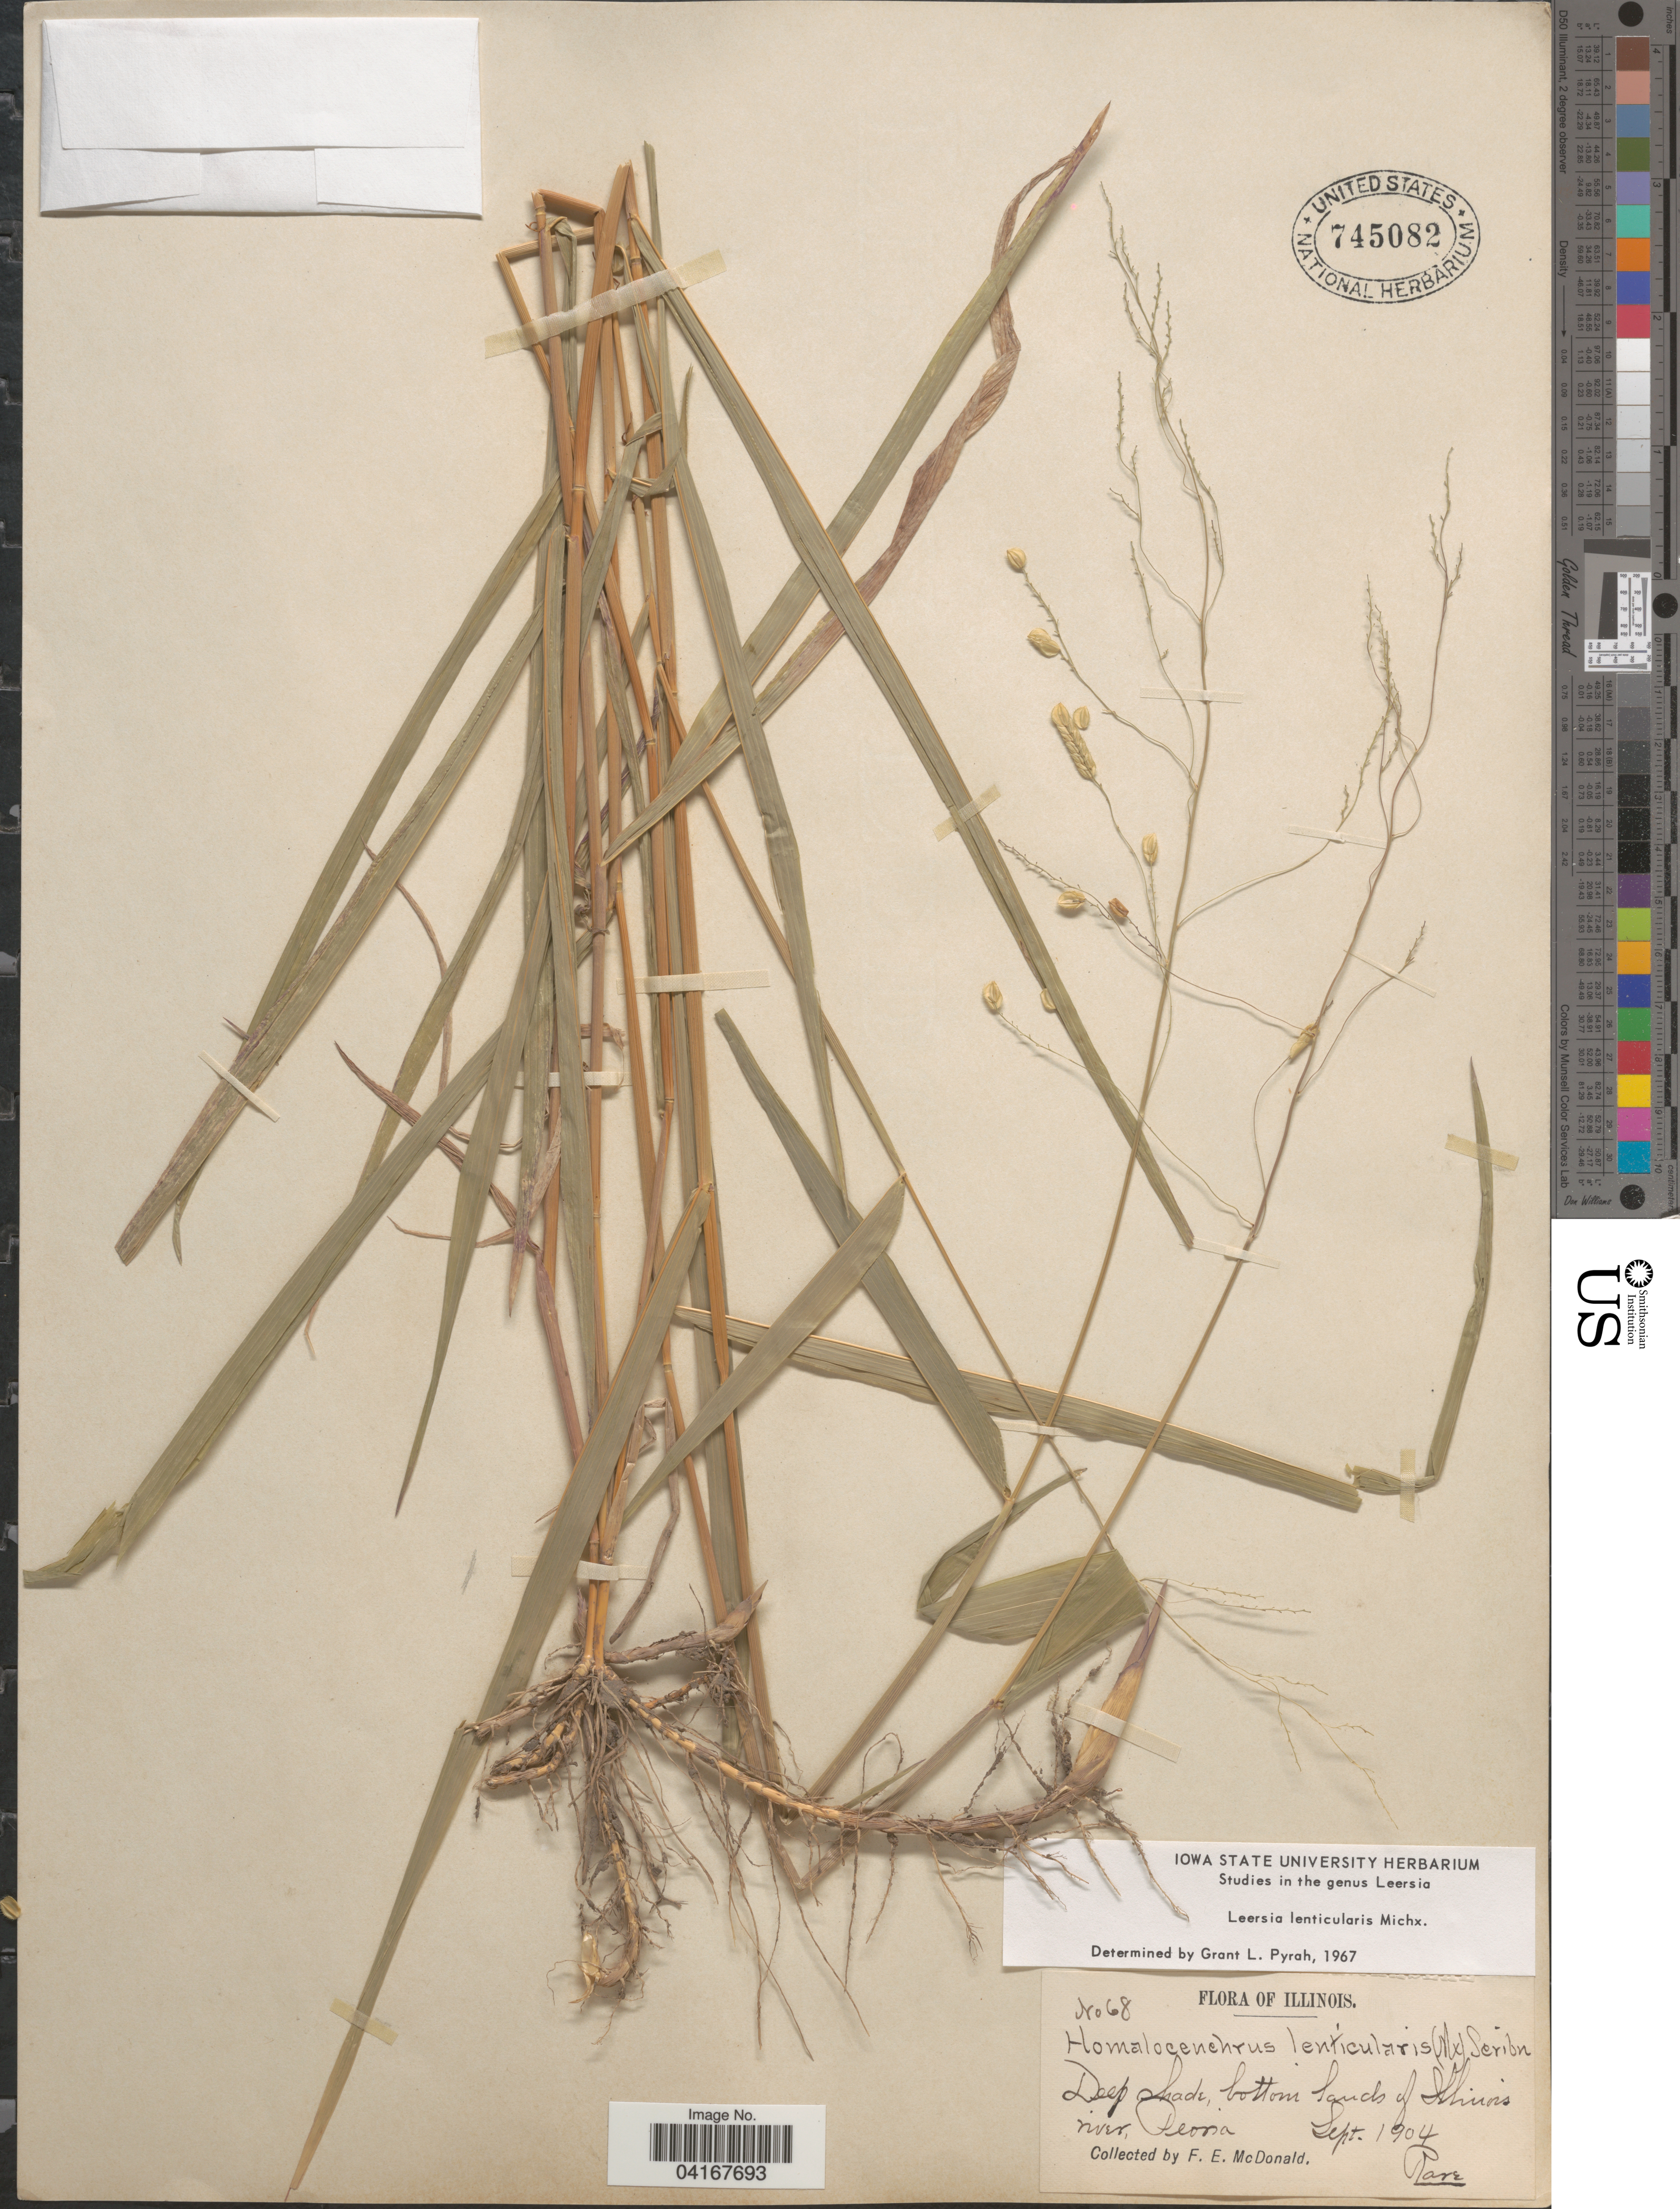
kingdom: Plantae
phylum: Tracheophyta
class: Liliopsida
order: Poales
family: Poaceae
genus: Leersia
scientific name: Leersia lenticularis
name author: Michx.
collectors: F. E. McDonald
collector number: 68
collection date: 1904-09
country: United States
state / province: Illinois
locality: Bottom lands of Illinois river, Peoria.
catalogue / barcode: US 745082